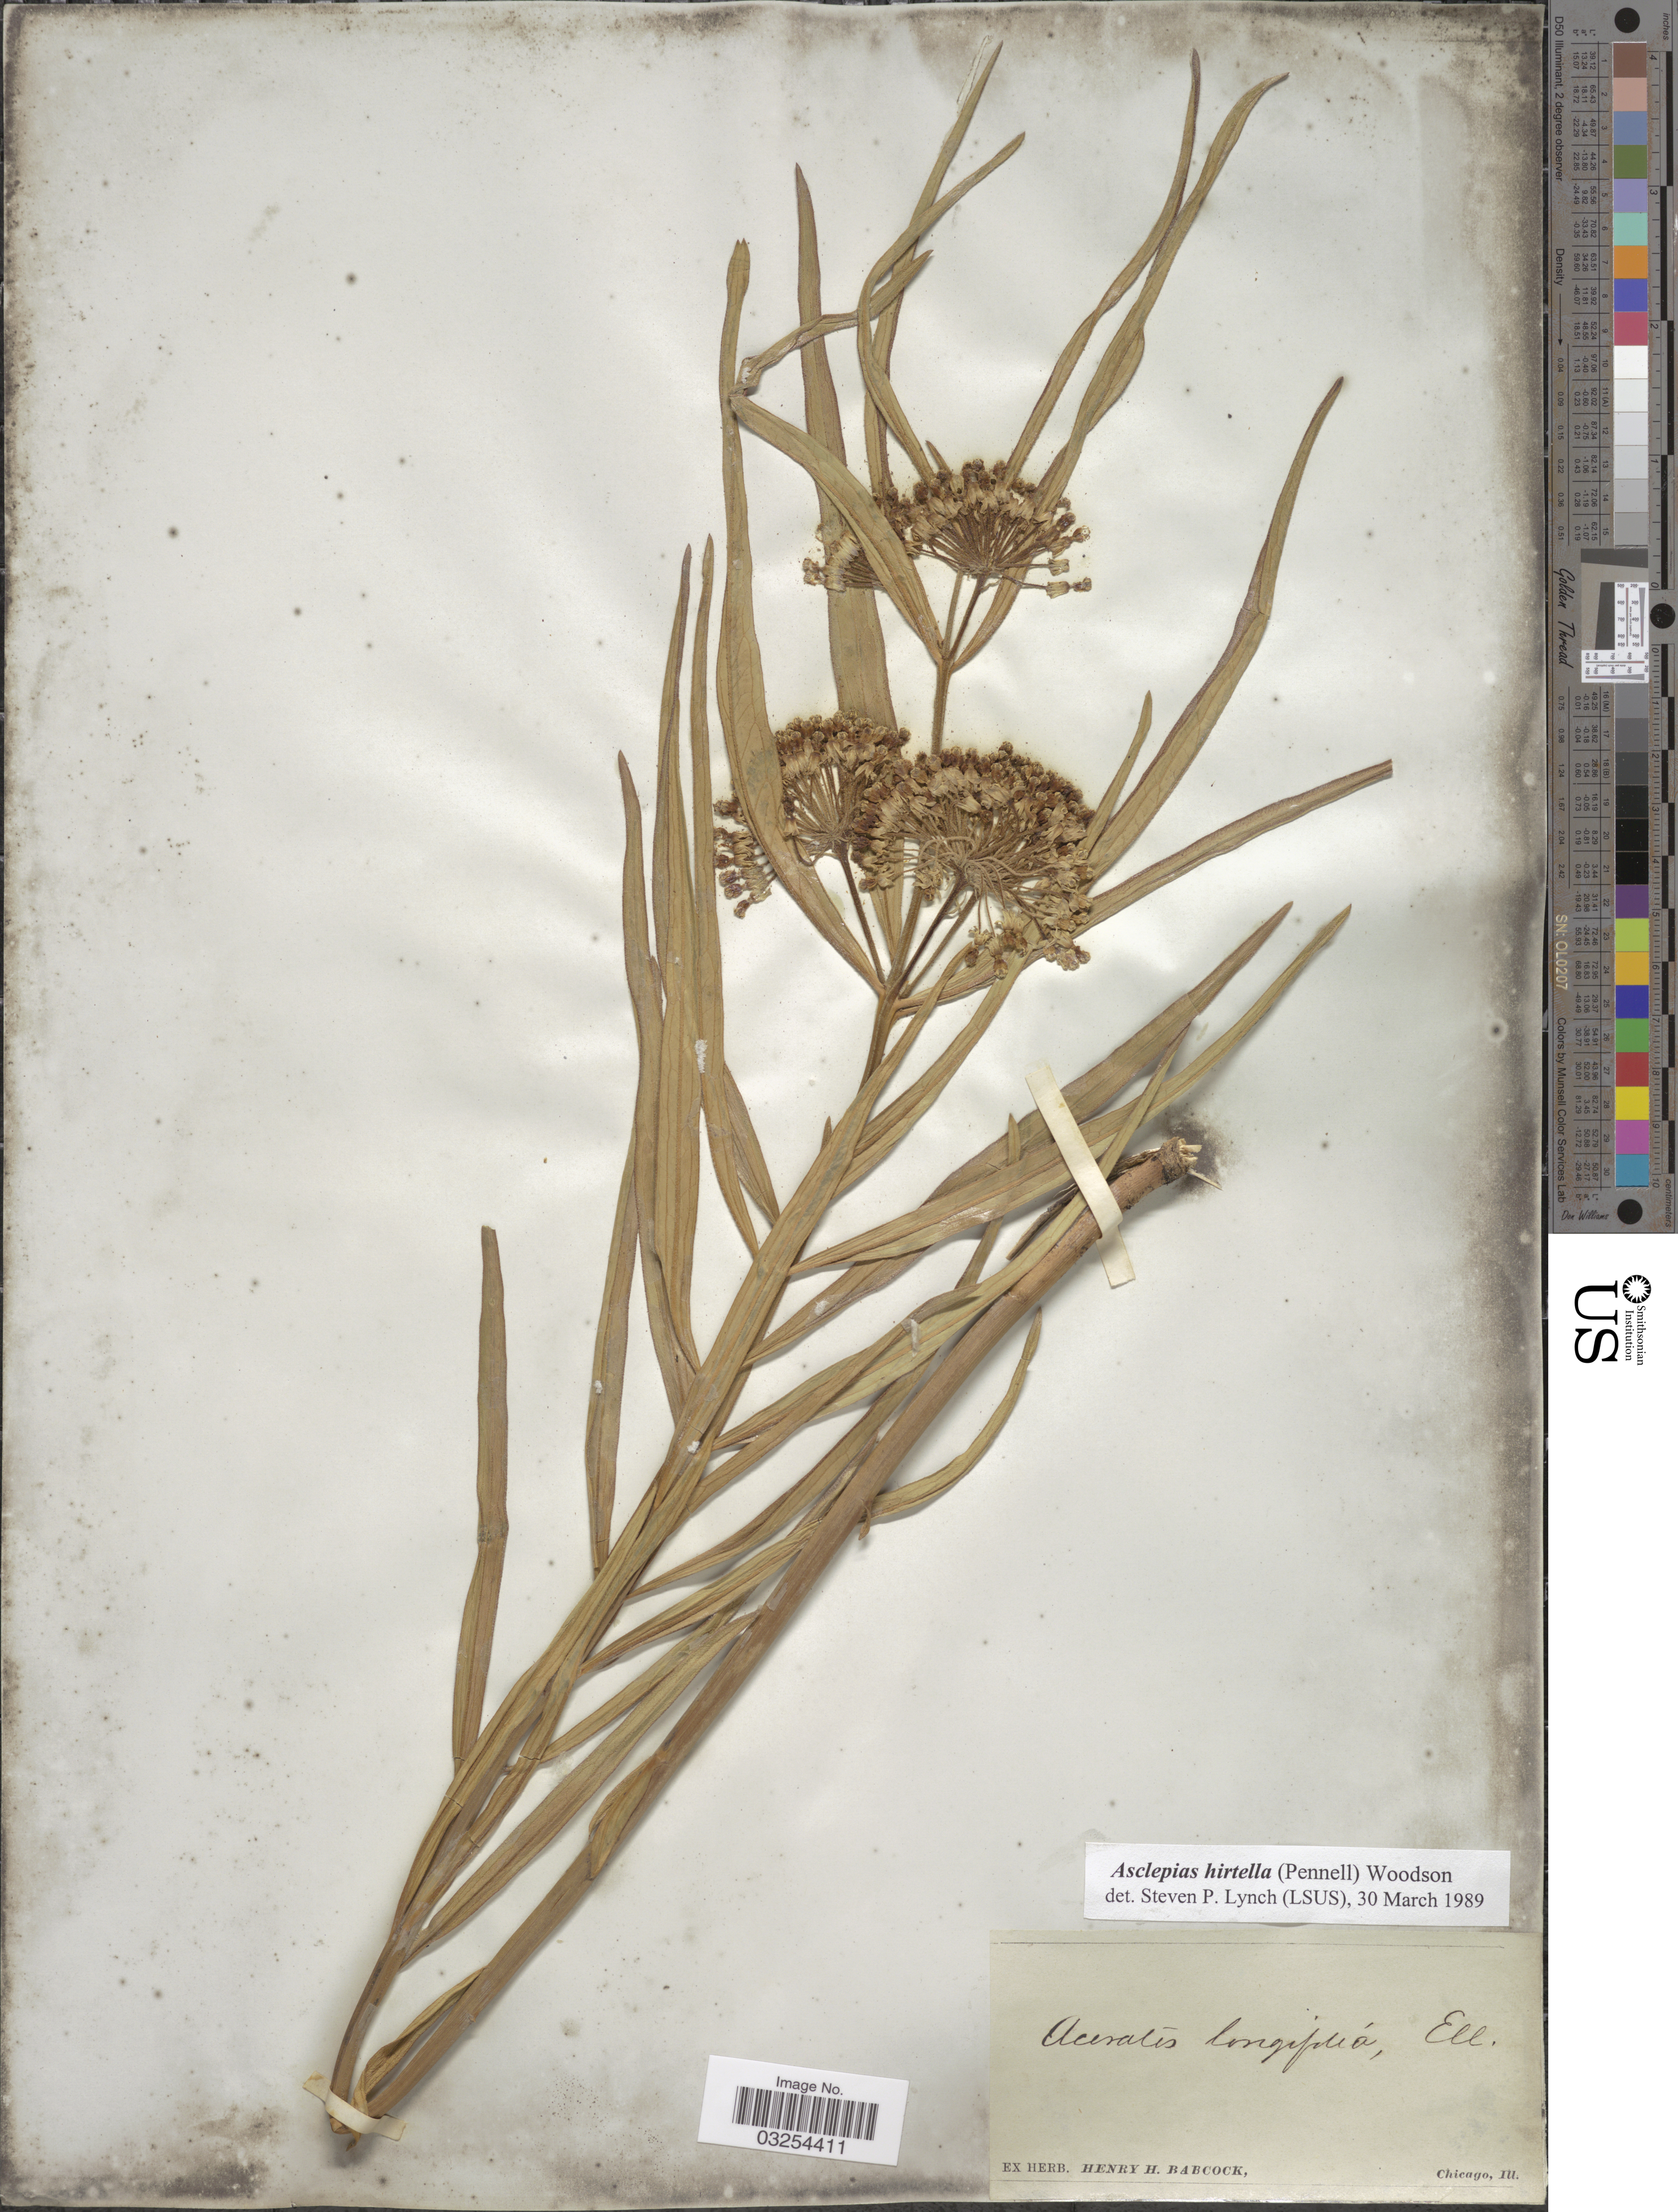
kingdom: Plantae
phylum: Tracheophyta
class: Magnoliopsida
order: Gentianales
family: Apocynaceae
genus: Asclepias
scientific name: Asclepias hirtella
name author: (Pennell) Woodson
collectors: ex herb. Henry Homes Babcock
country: United States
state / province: Illinois